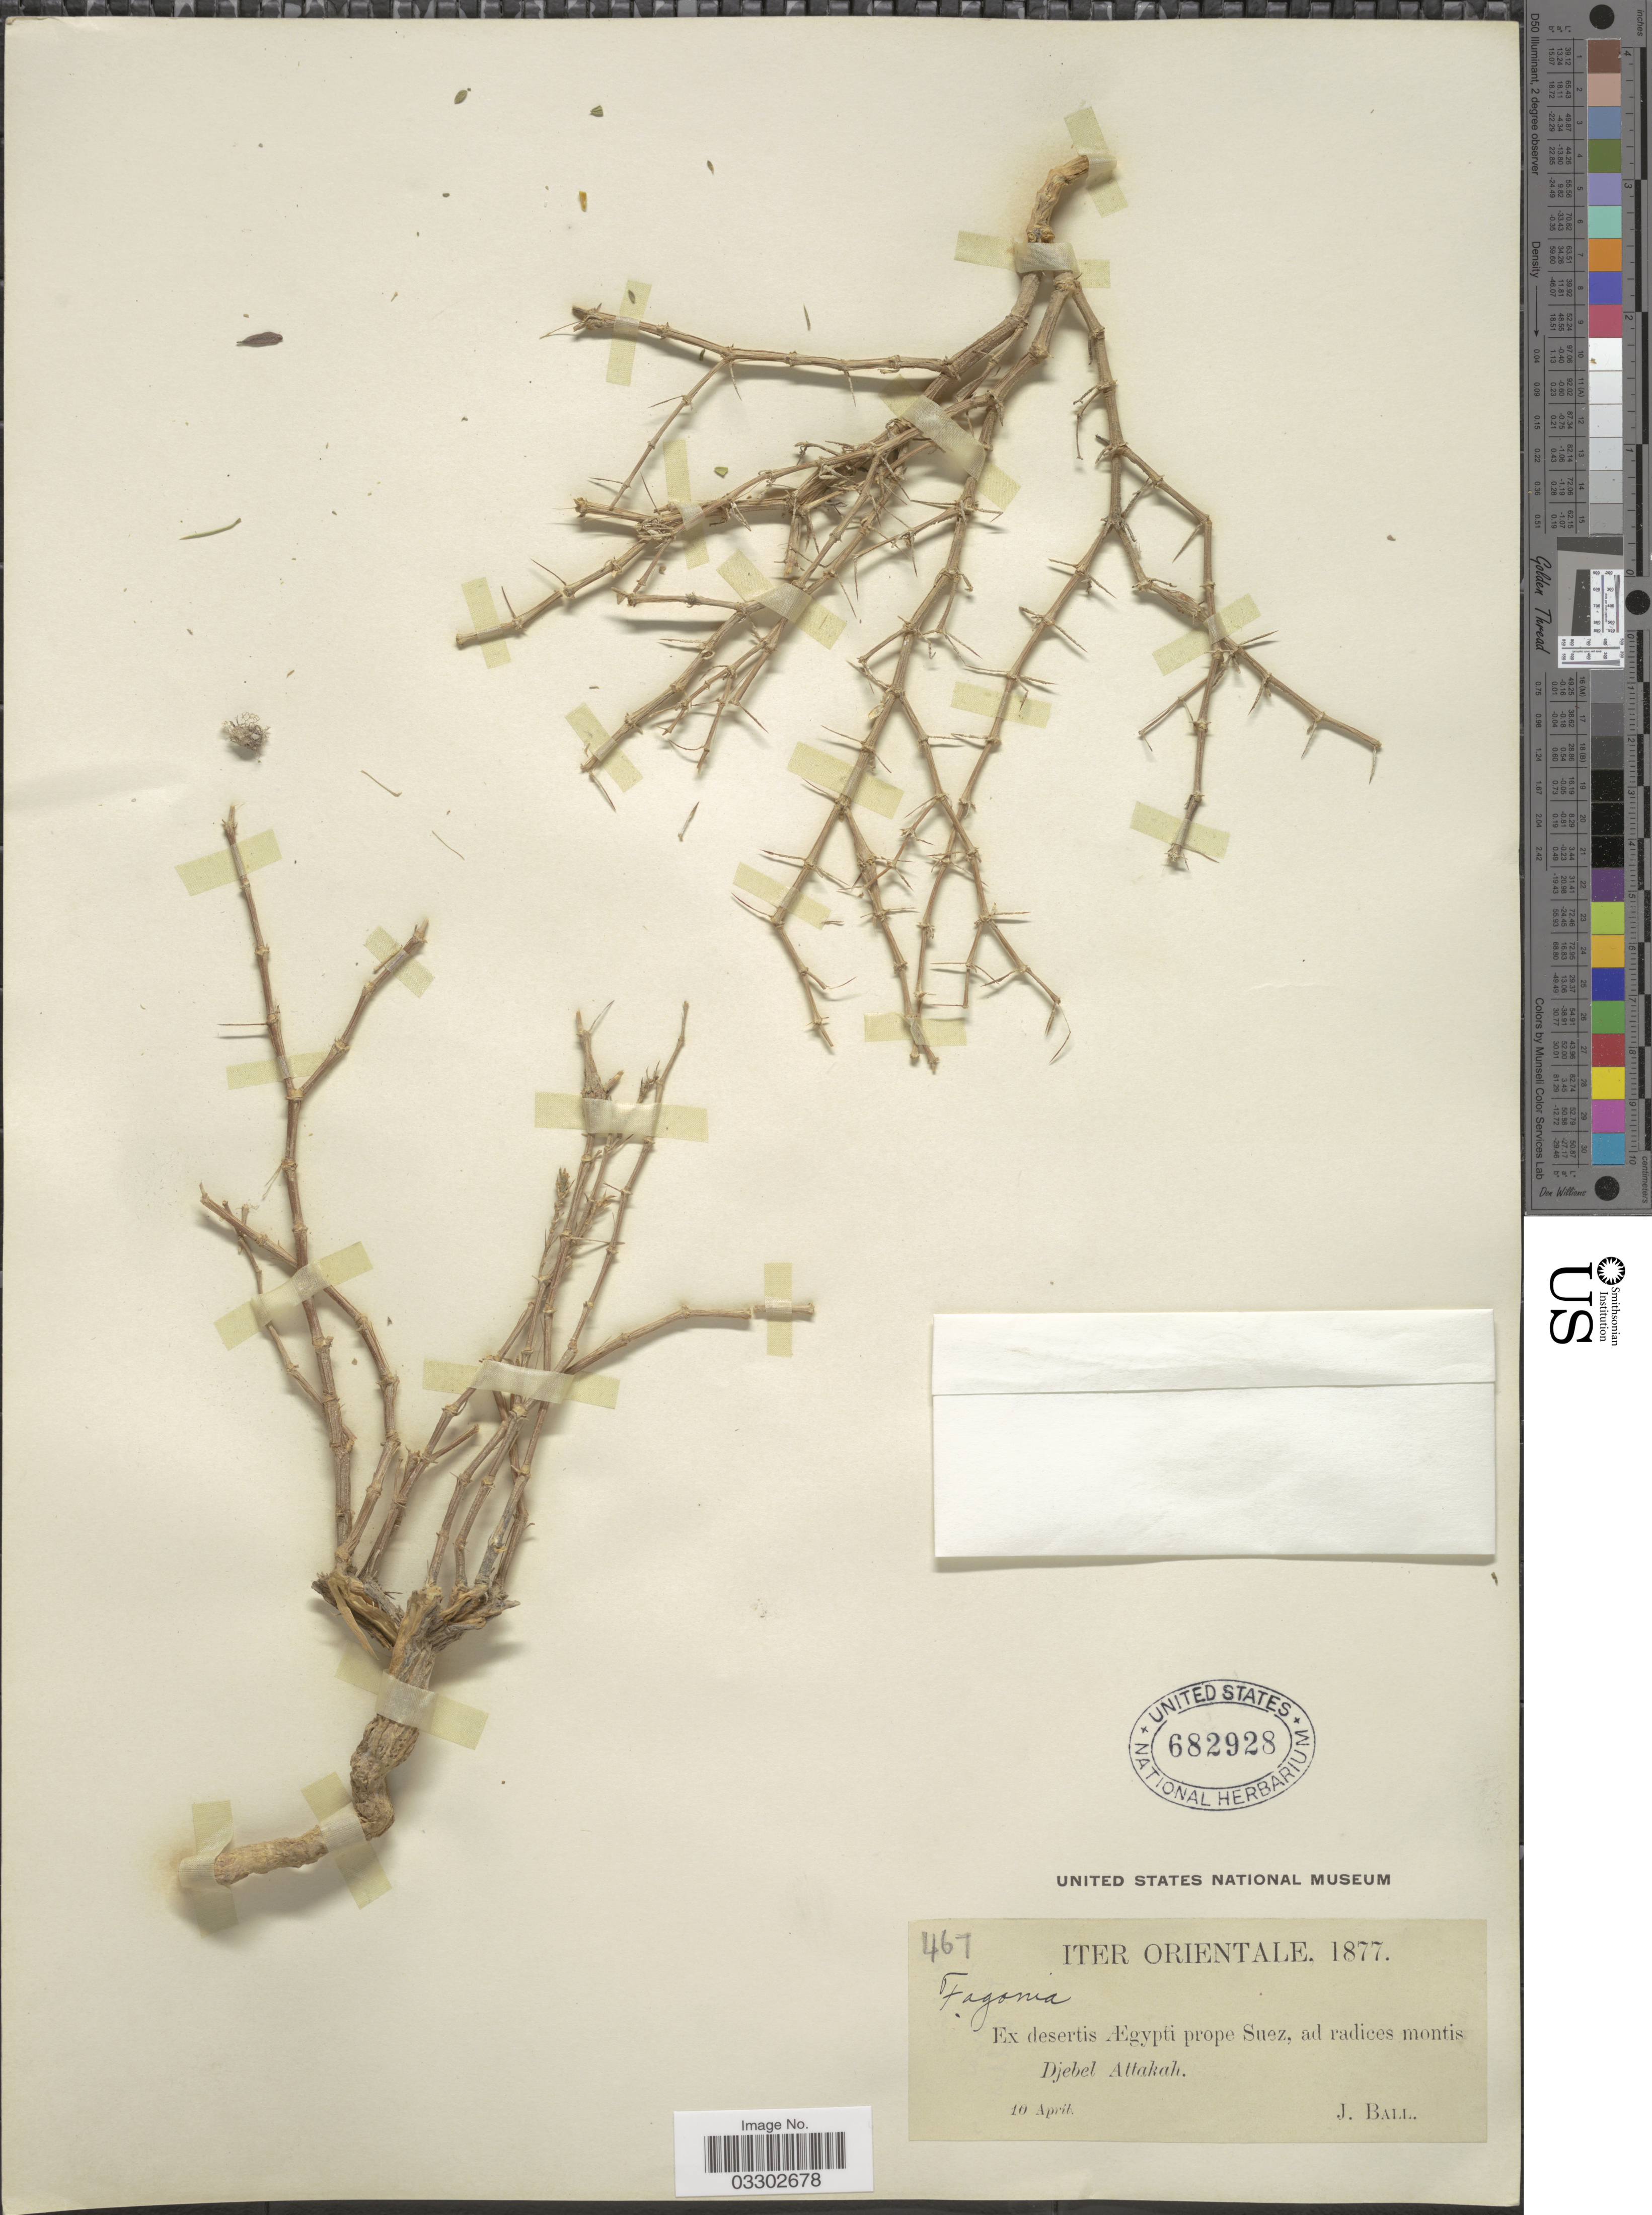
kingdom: Plantae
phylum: Tracheophyta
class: Magnoliopsida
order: Zygophyllales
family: Zygophyllaceae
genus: Fagonia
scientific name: Fagonia sp.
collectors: J. Ball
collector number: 467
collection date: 1877-04-10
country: Egypt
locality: Iter Orientale. Ex desertis Ægypti prope Suez, ad radices montis Djebel Attakah.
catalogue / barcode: US 682928